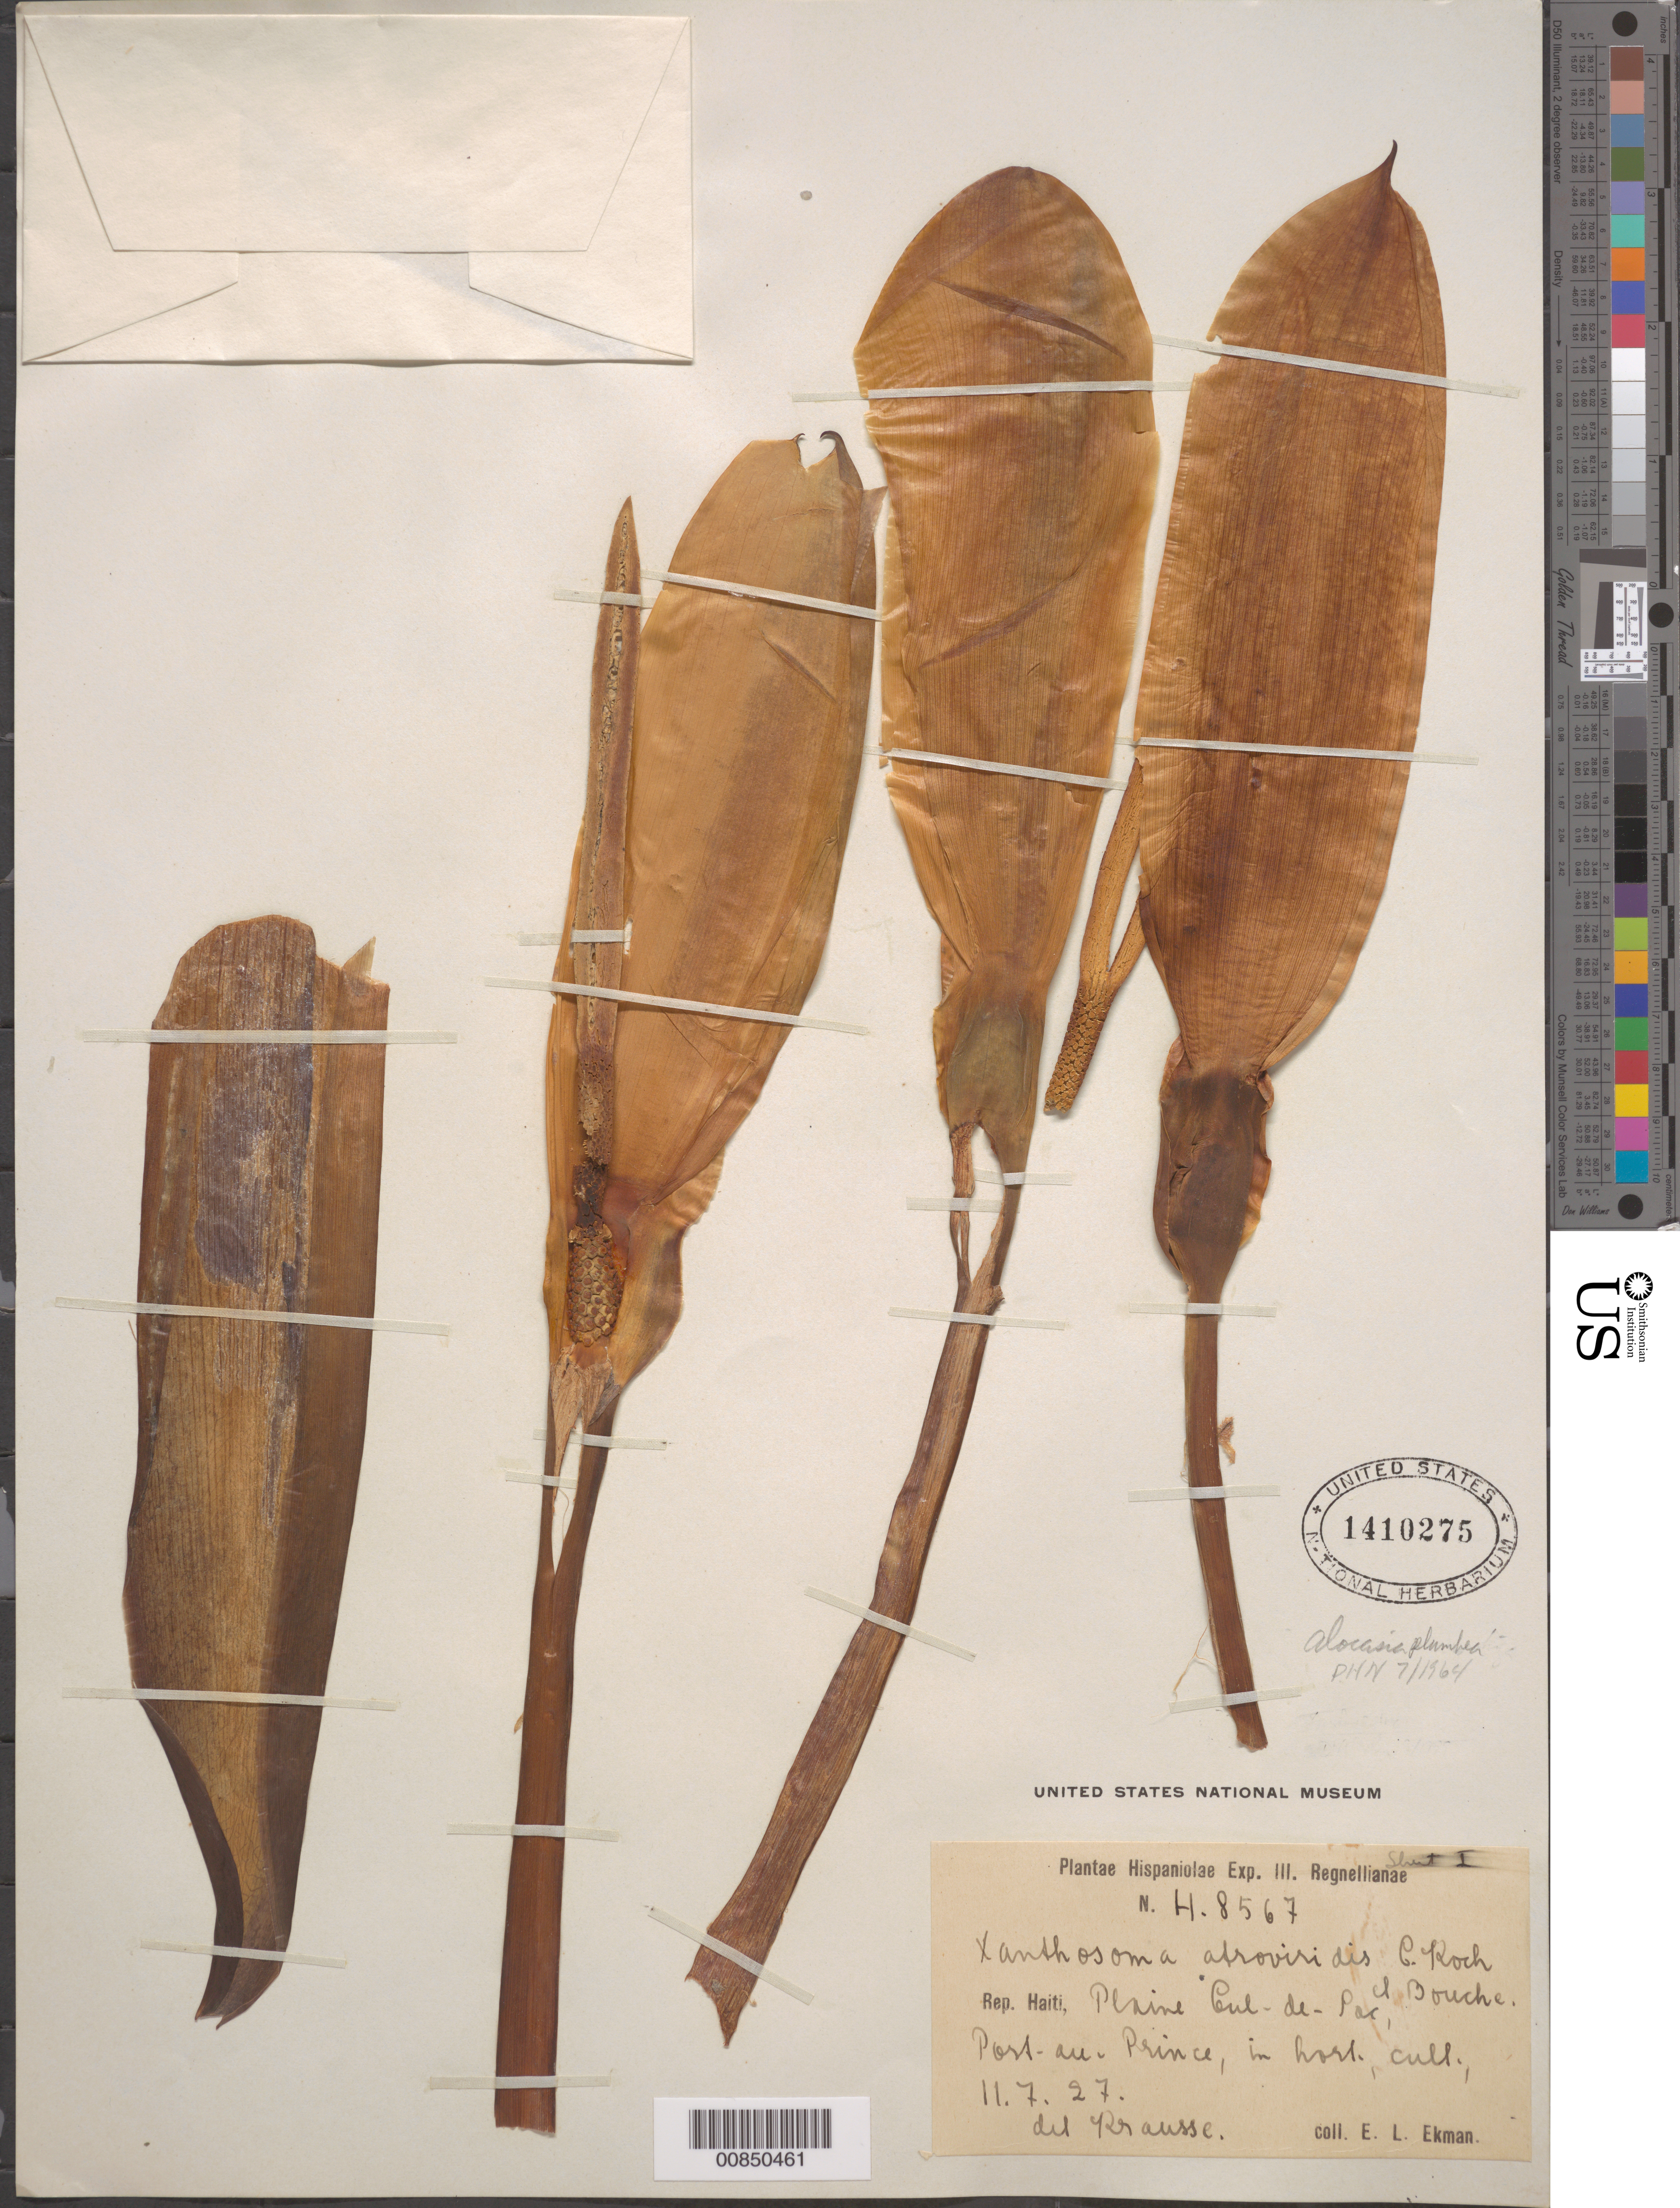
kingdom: Plantae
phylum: Tracheophyta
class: Liliopsida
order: Alismatales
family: Araceae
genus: Alocasia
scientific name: Alocasia plumbea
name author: Van Houtte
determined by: Nicolson, Dan H.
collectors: E. L. Ekman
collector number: H 8567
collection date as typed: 11 Jul 1927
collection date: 1927-07-11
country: Haiti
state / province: Ouest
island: Hispaniola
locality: Plaine Cul de Sac, Port au Prince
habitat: In hort.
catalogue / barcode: US 1410275